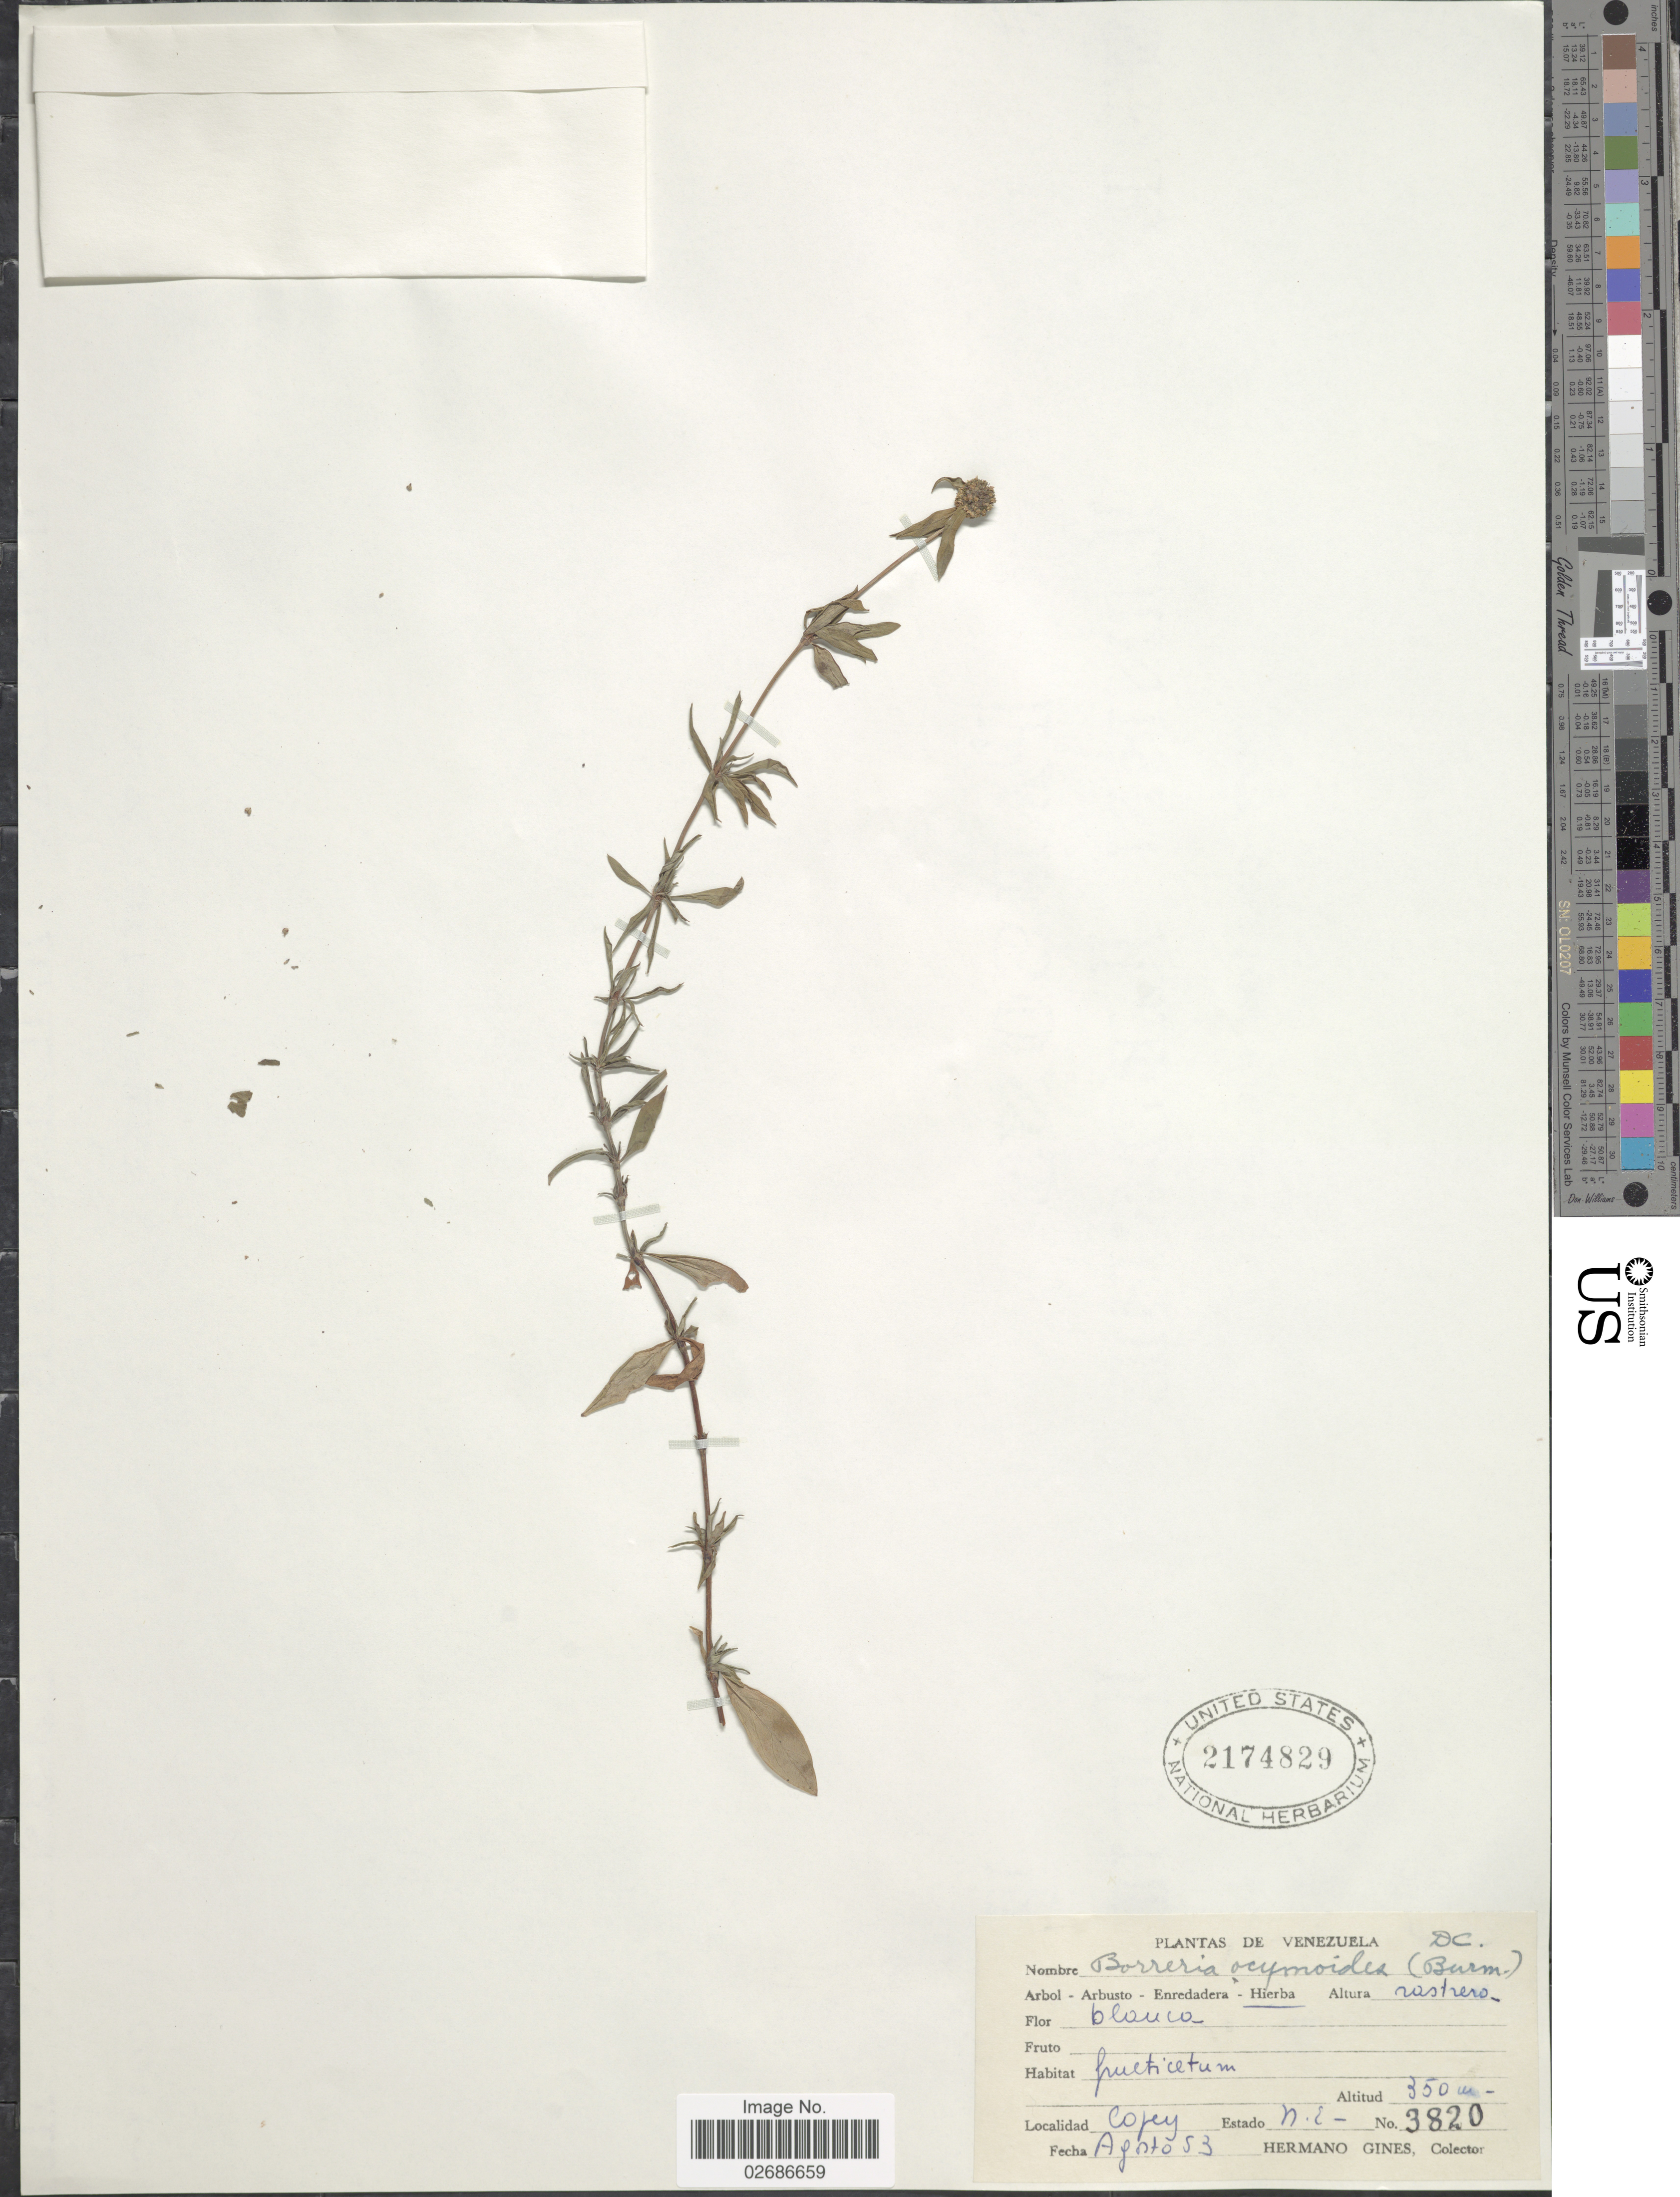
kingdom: Plantae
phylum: Tracheophyta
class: Magnoliopsida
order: Gentianales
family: Rubiaceae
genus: Borreria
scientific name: Borreria ocimoides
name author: (Burm. f.) DC.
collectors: Bro. Gines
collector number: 3820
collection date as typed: Transcribed d/m/y: /8/53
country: Venezuela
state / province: Nueva Esparta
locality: Copey, N.E.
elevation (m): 350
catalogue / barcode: US 2174829